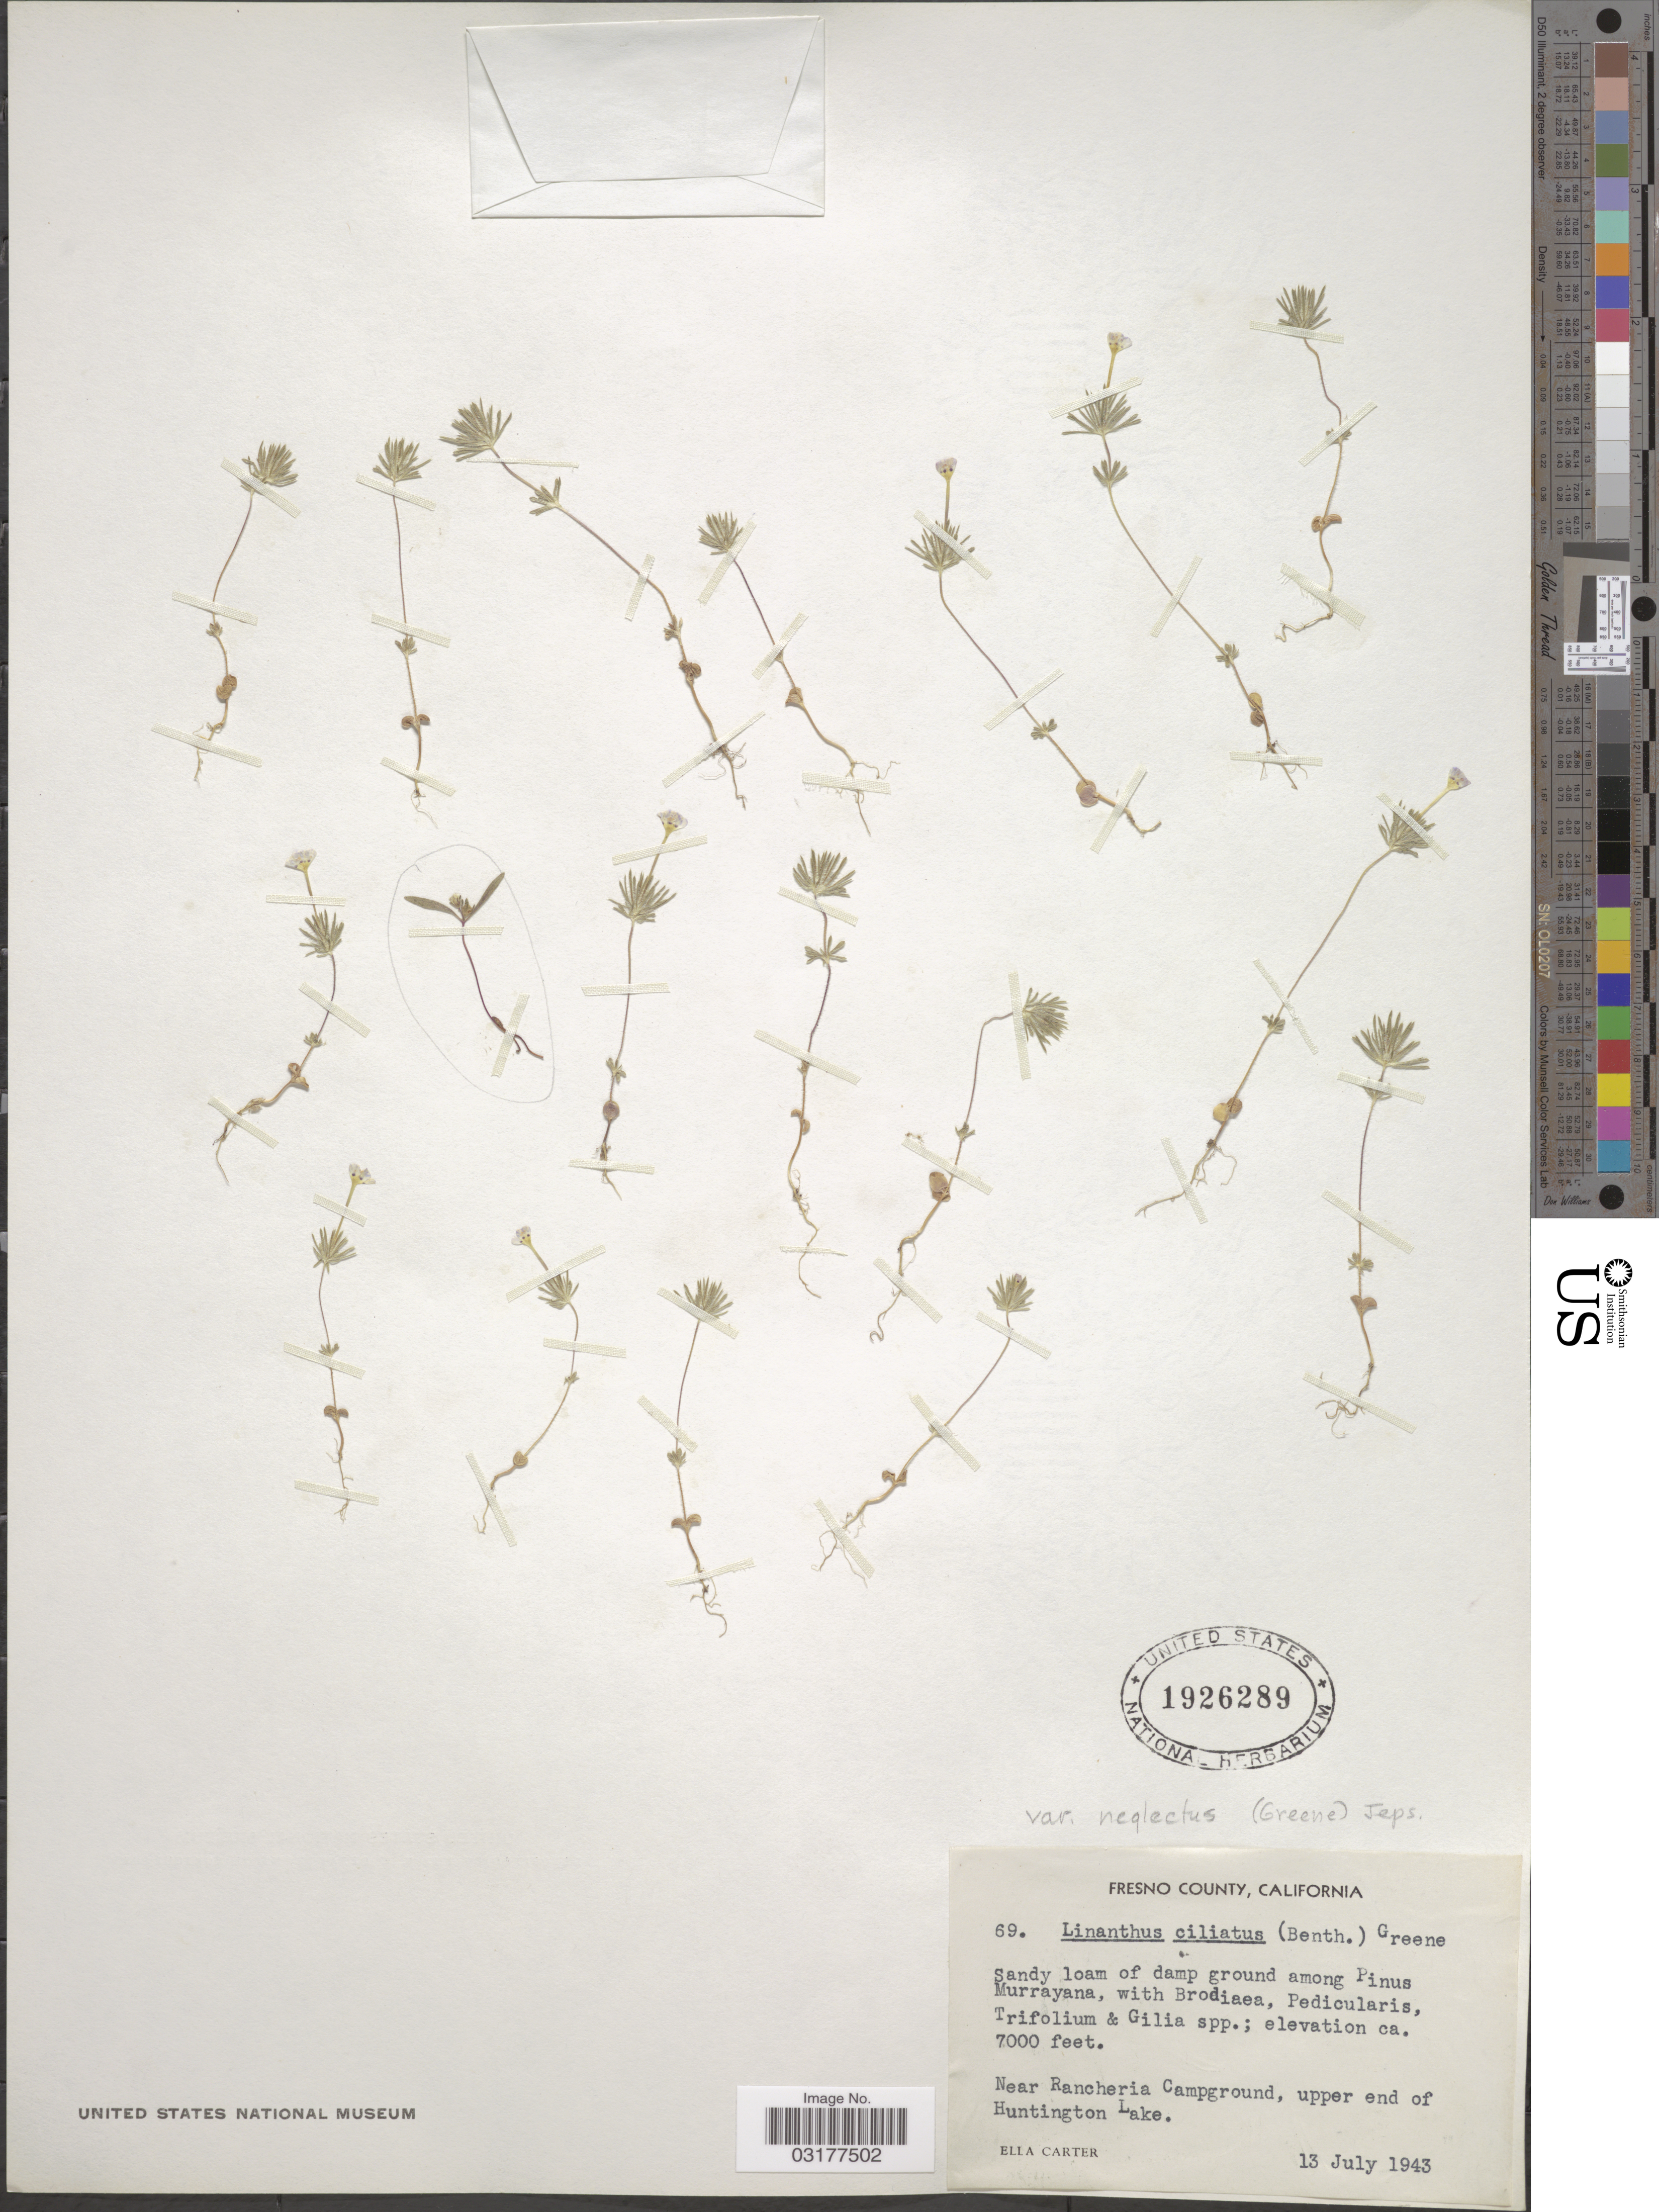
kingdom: Plantae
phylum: Tracheophyta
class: Magnoliopsida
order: Ericales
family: Polemoniaceae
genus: Leptosiphon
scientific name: Leptosiphon ciliatus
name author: (Benth.) Jeps.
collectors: E. Carter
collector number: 69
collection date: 1943-07-13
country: United States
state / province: California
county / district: Fresno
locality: Fresno County. Near Rancheria Campground, upper end of Huntington Lake.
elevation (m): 2134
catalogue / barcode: US 1926289